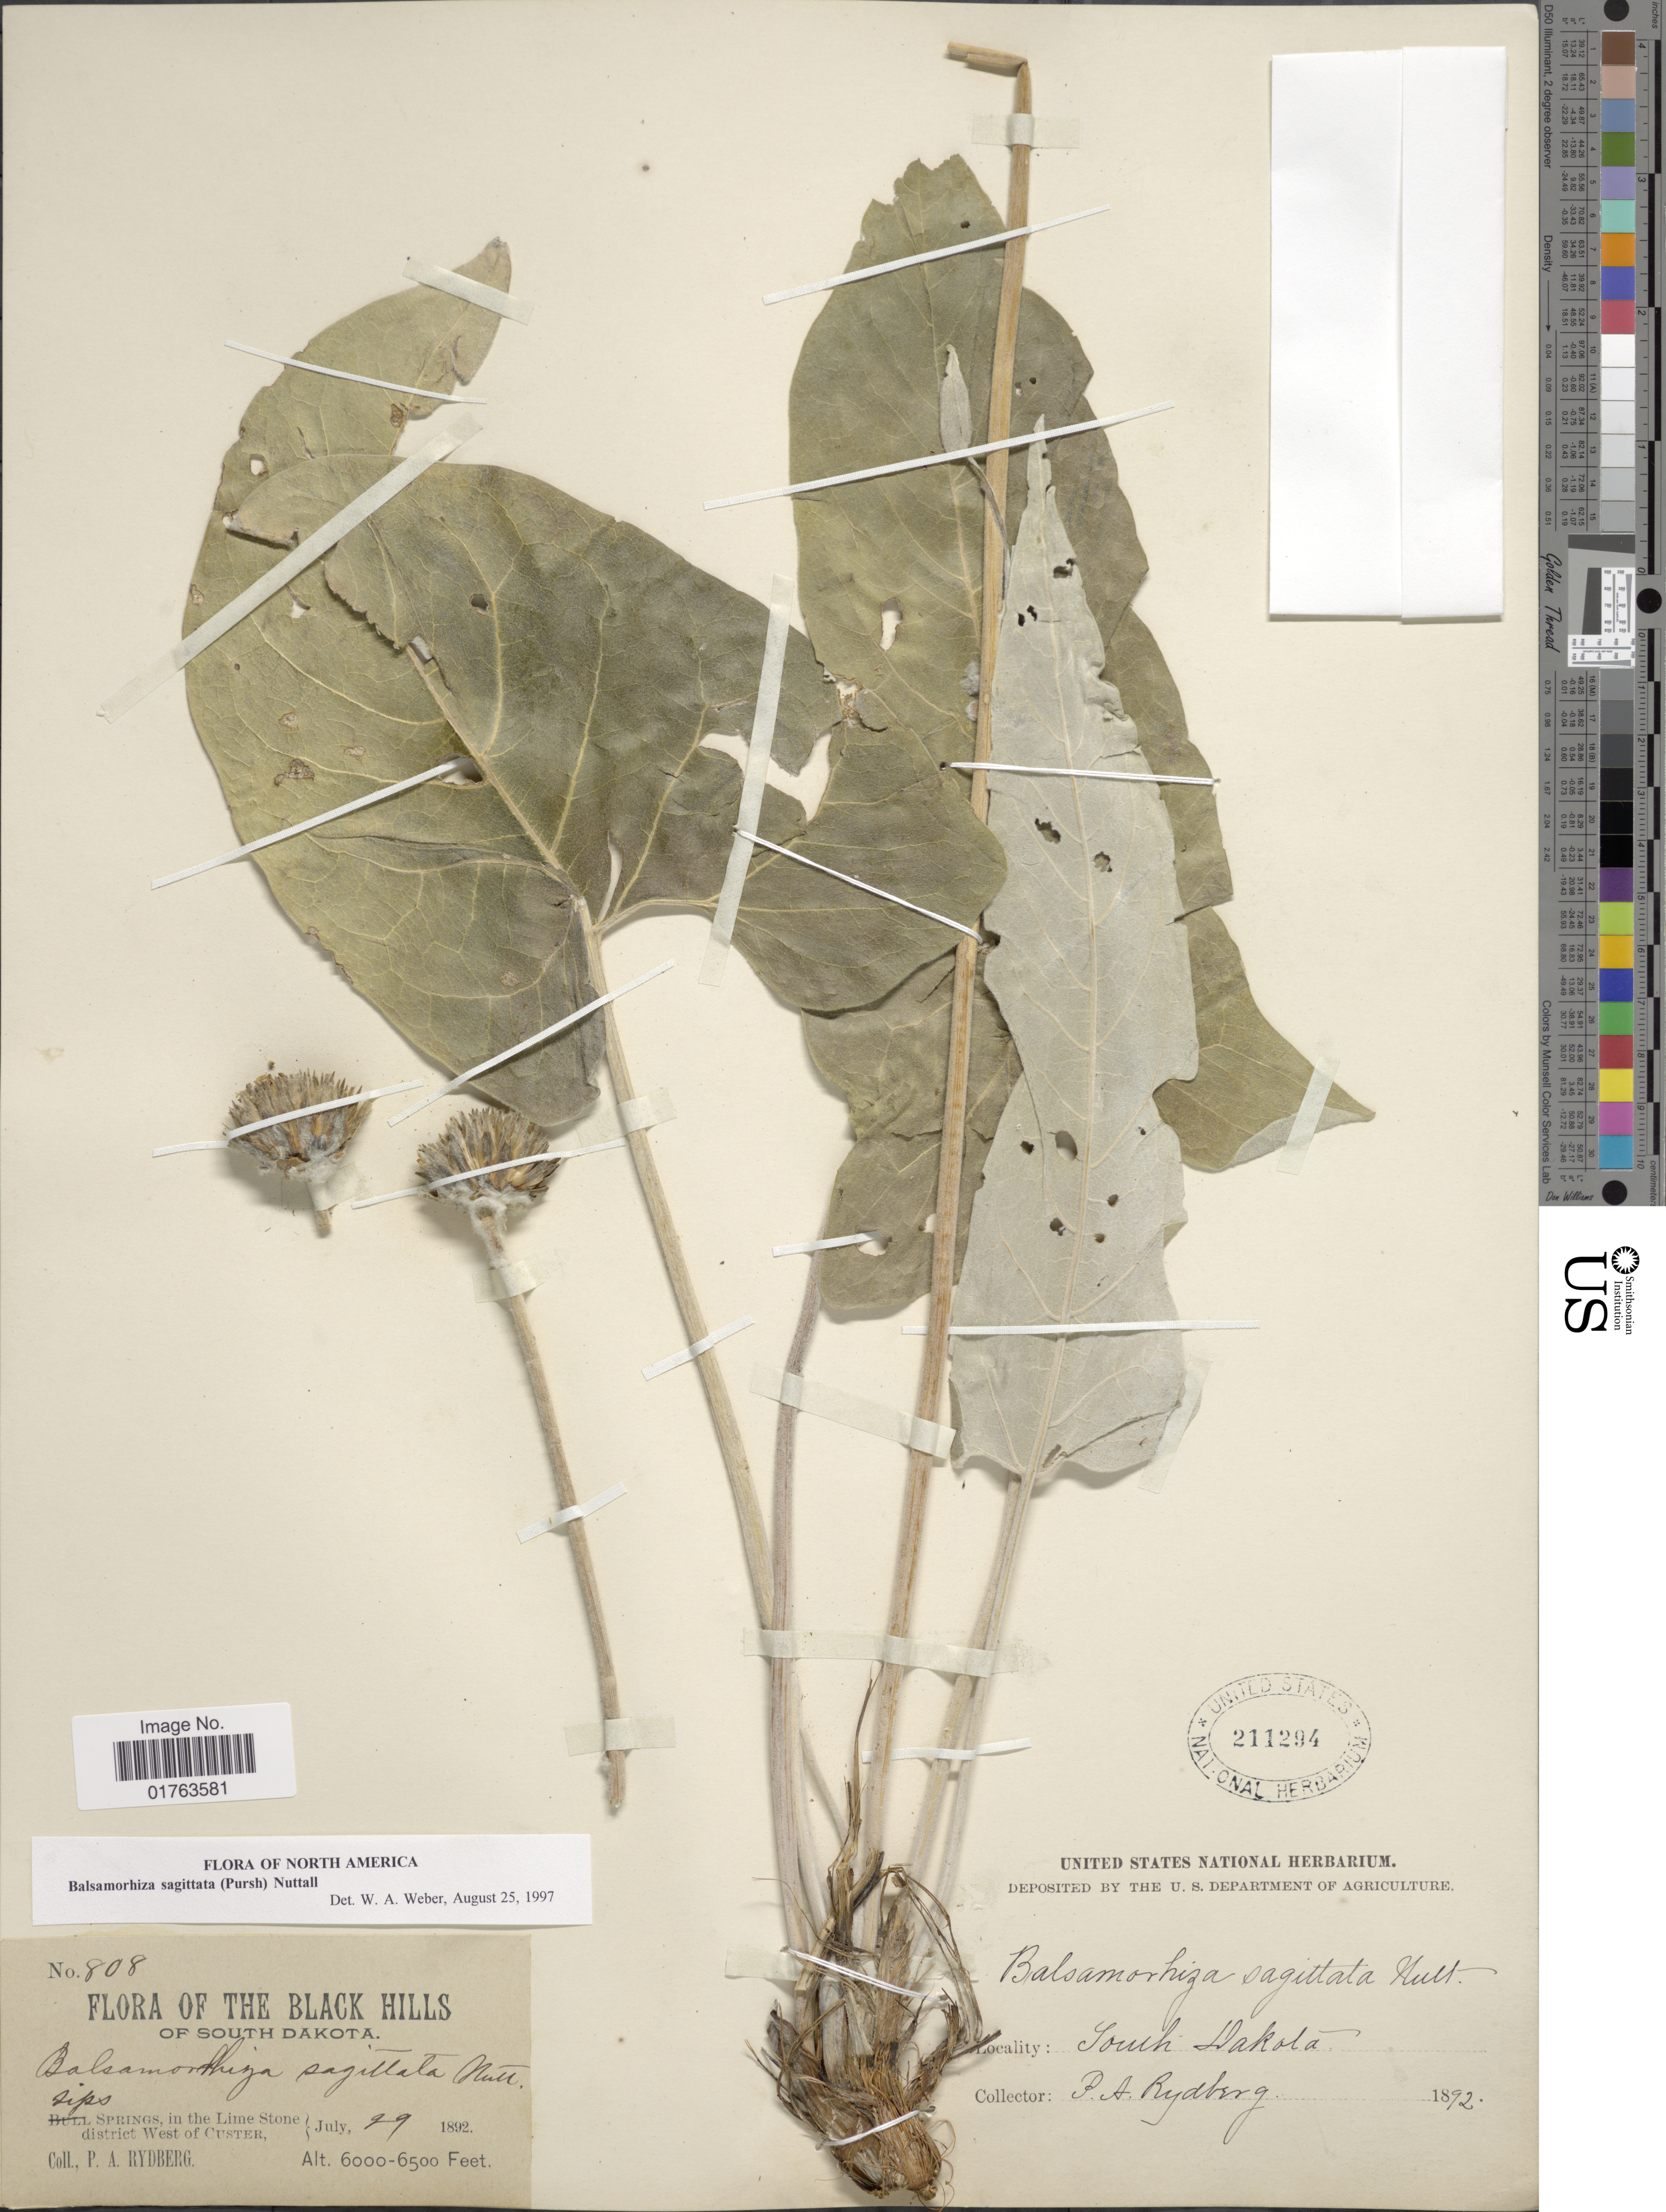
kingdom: Plantae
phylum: Tracheophyta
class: Magnoliopsida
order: Asterales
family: Asteraceae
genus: Balsamorhiza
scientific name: Balsamorhiza sagittata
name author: (Pursh) Nutt.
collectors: P. A. Rydberg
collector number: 808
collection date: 1892-07-29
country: United States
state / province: South Dakota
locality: The Black Hills, Sips Springs, in the Lime Stone, district West of Custer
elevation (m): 1829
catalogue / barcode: US 211294